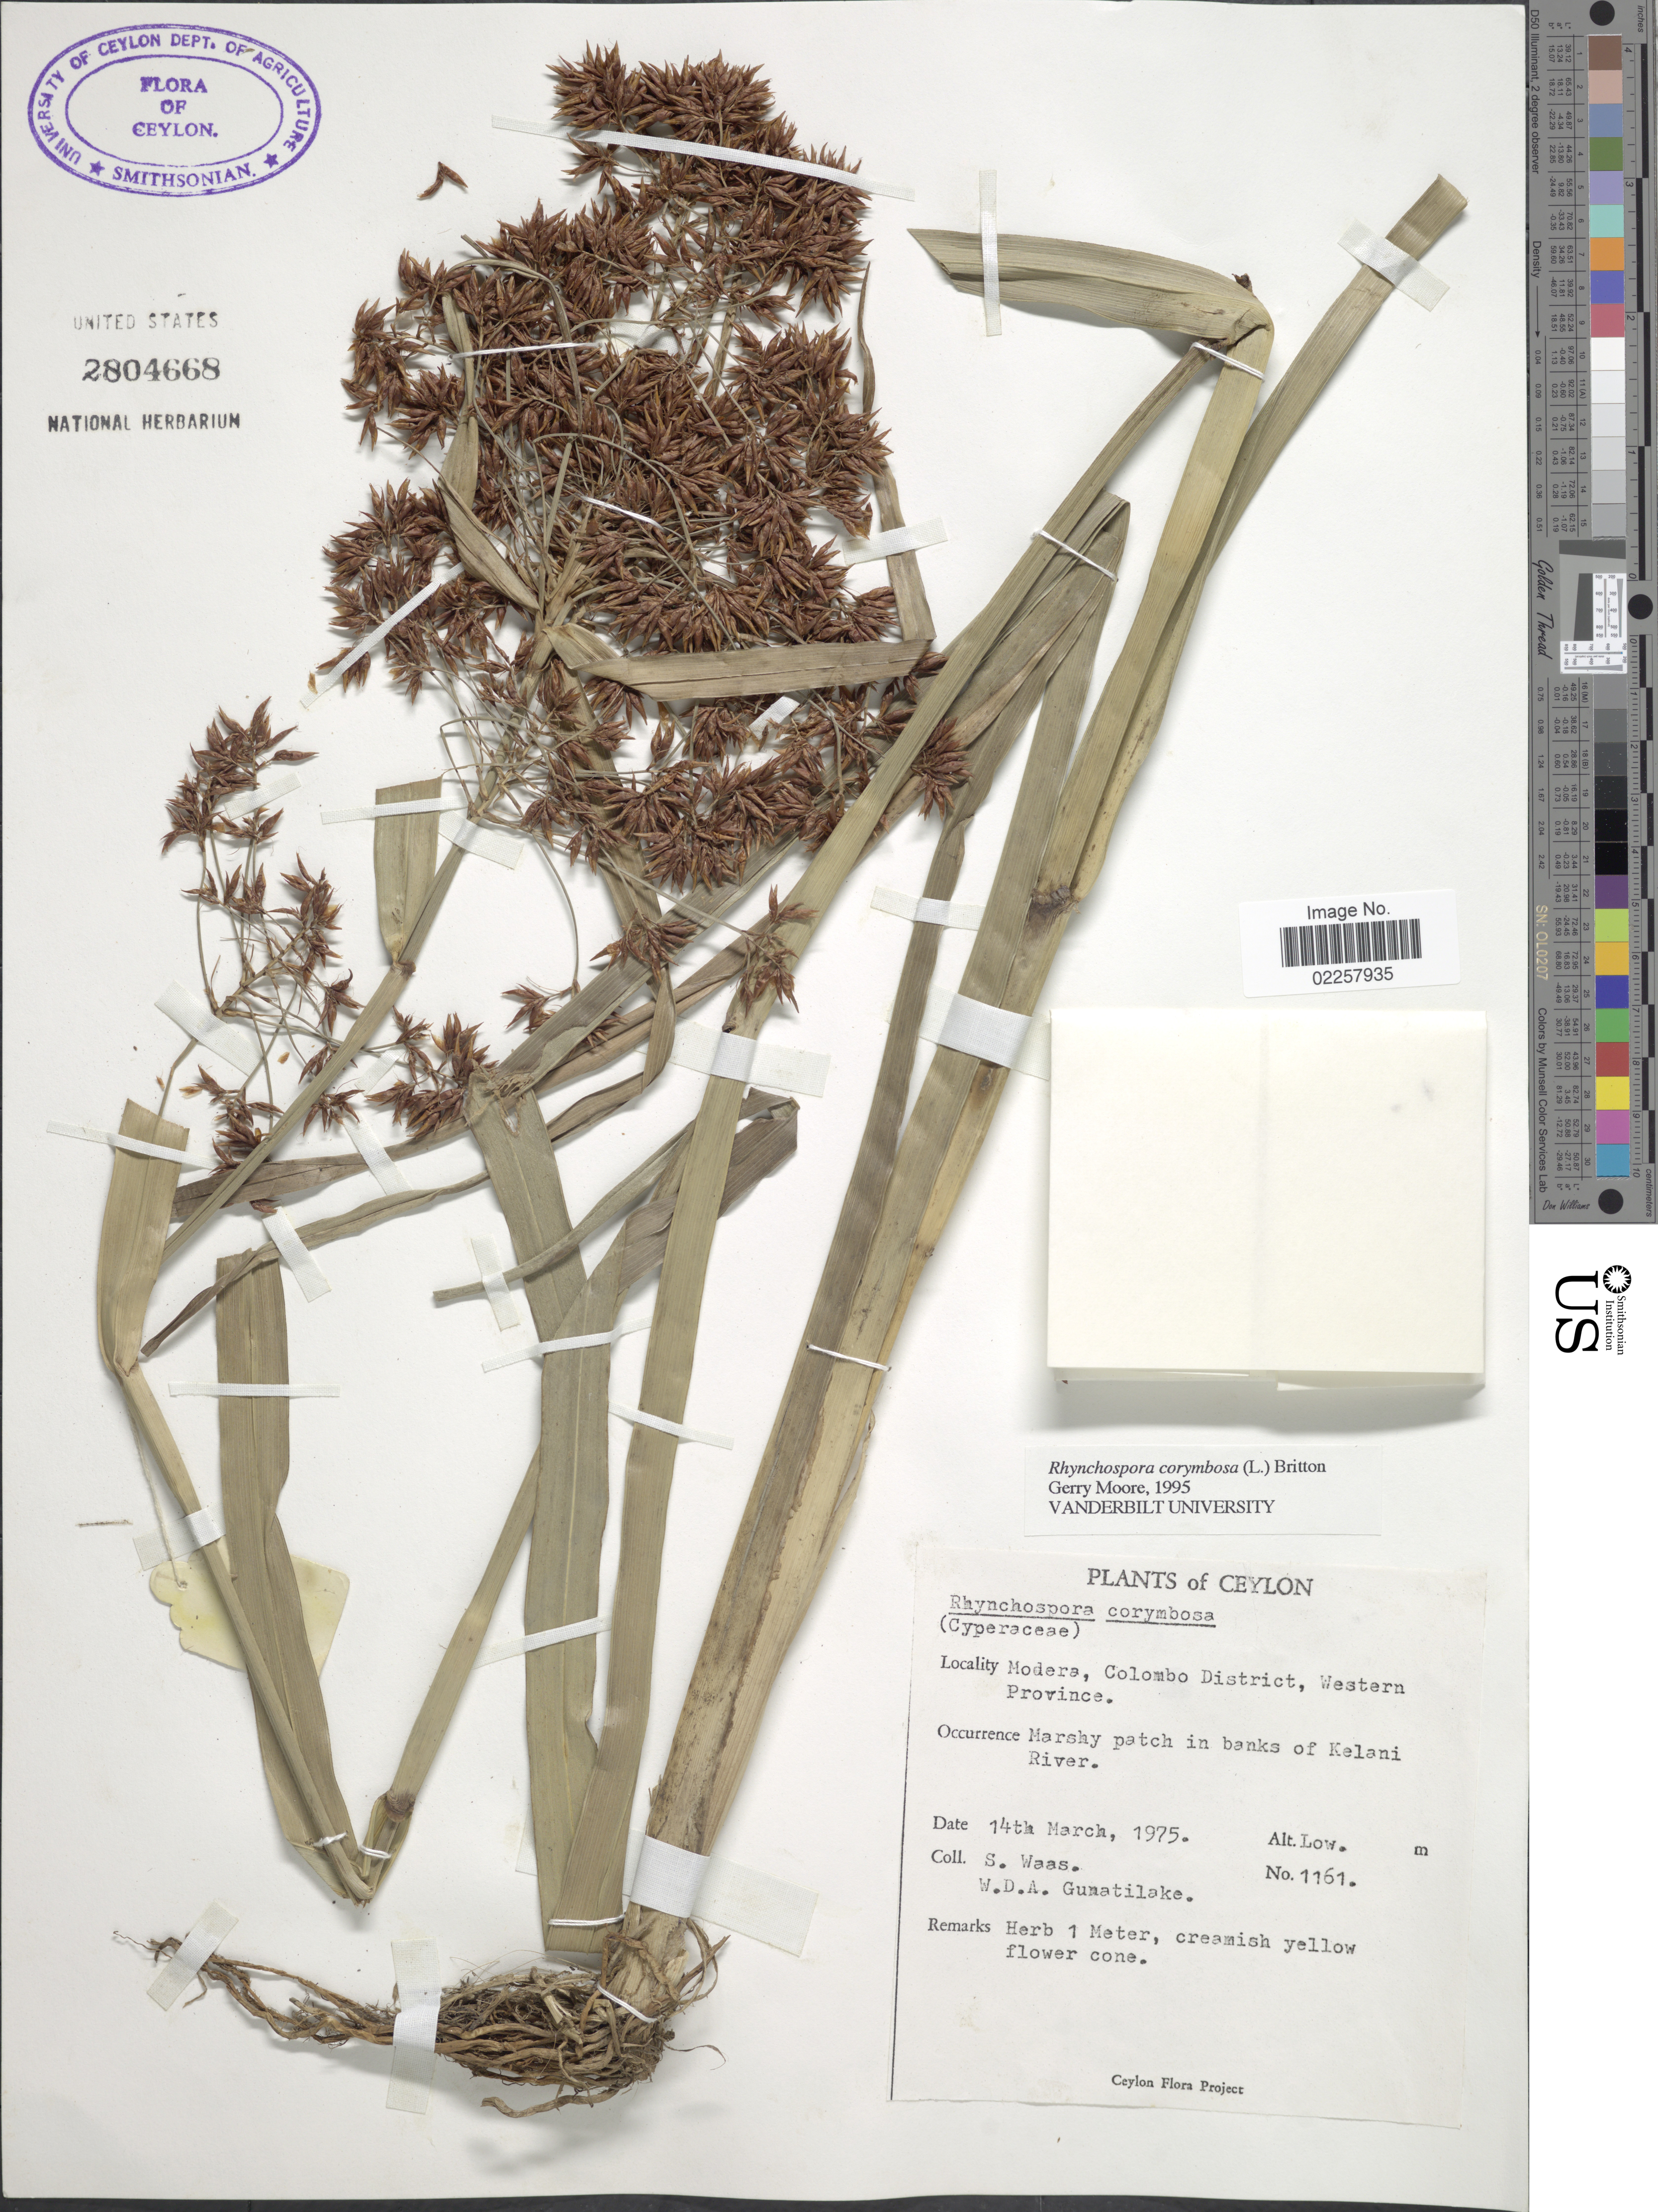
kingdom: Plantae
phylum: Tracheophyta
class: Liliopsida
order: Poales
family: Cyperaceae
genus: Rhynchospora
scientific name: Rhynchospora corymbosa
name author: (L.) Britton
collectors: S. Waas & W. D. Gunatilake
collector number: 1161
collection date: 1975-03-14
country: Sri Lanka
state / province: Western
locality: Modera, Colombo District, Western Province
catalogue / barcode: US 2804668